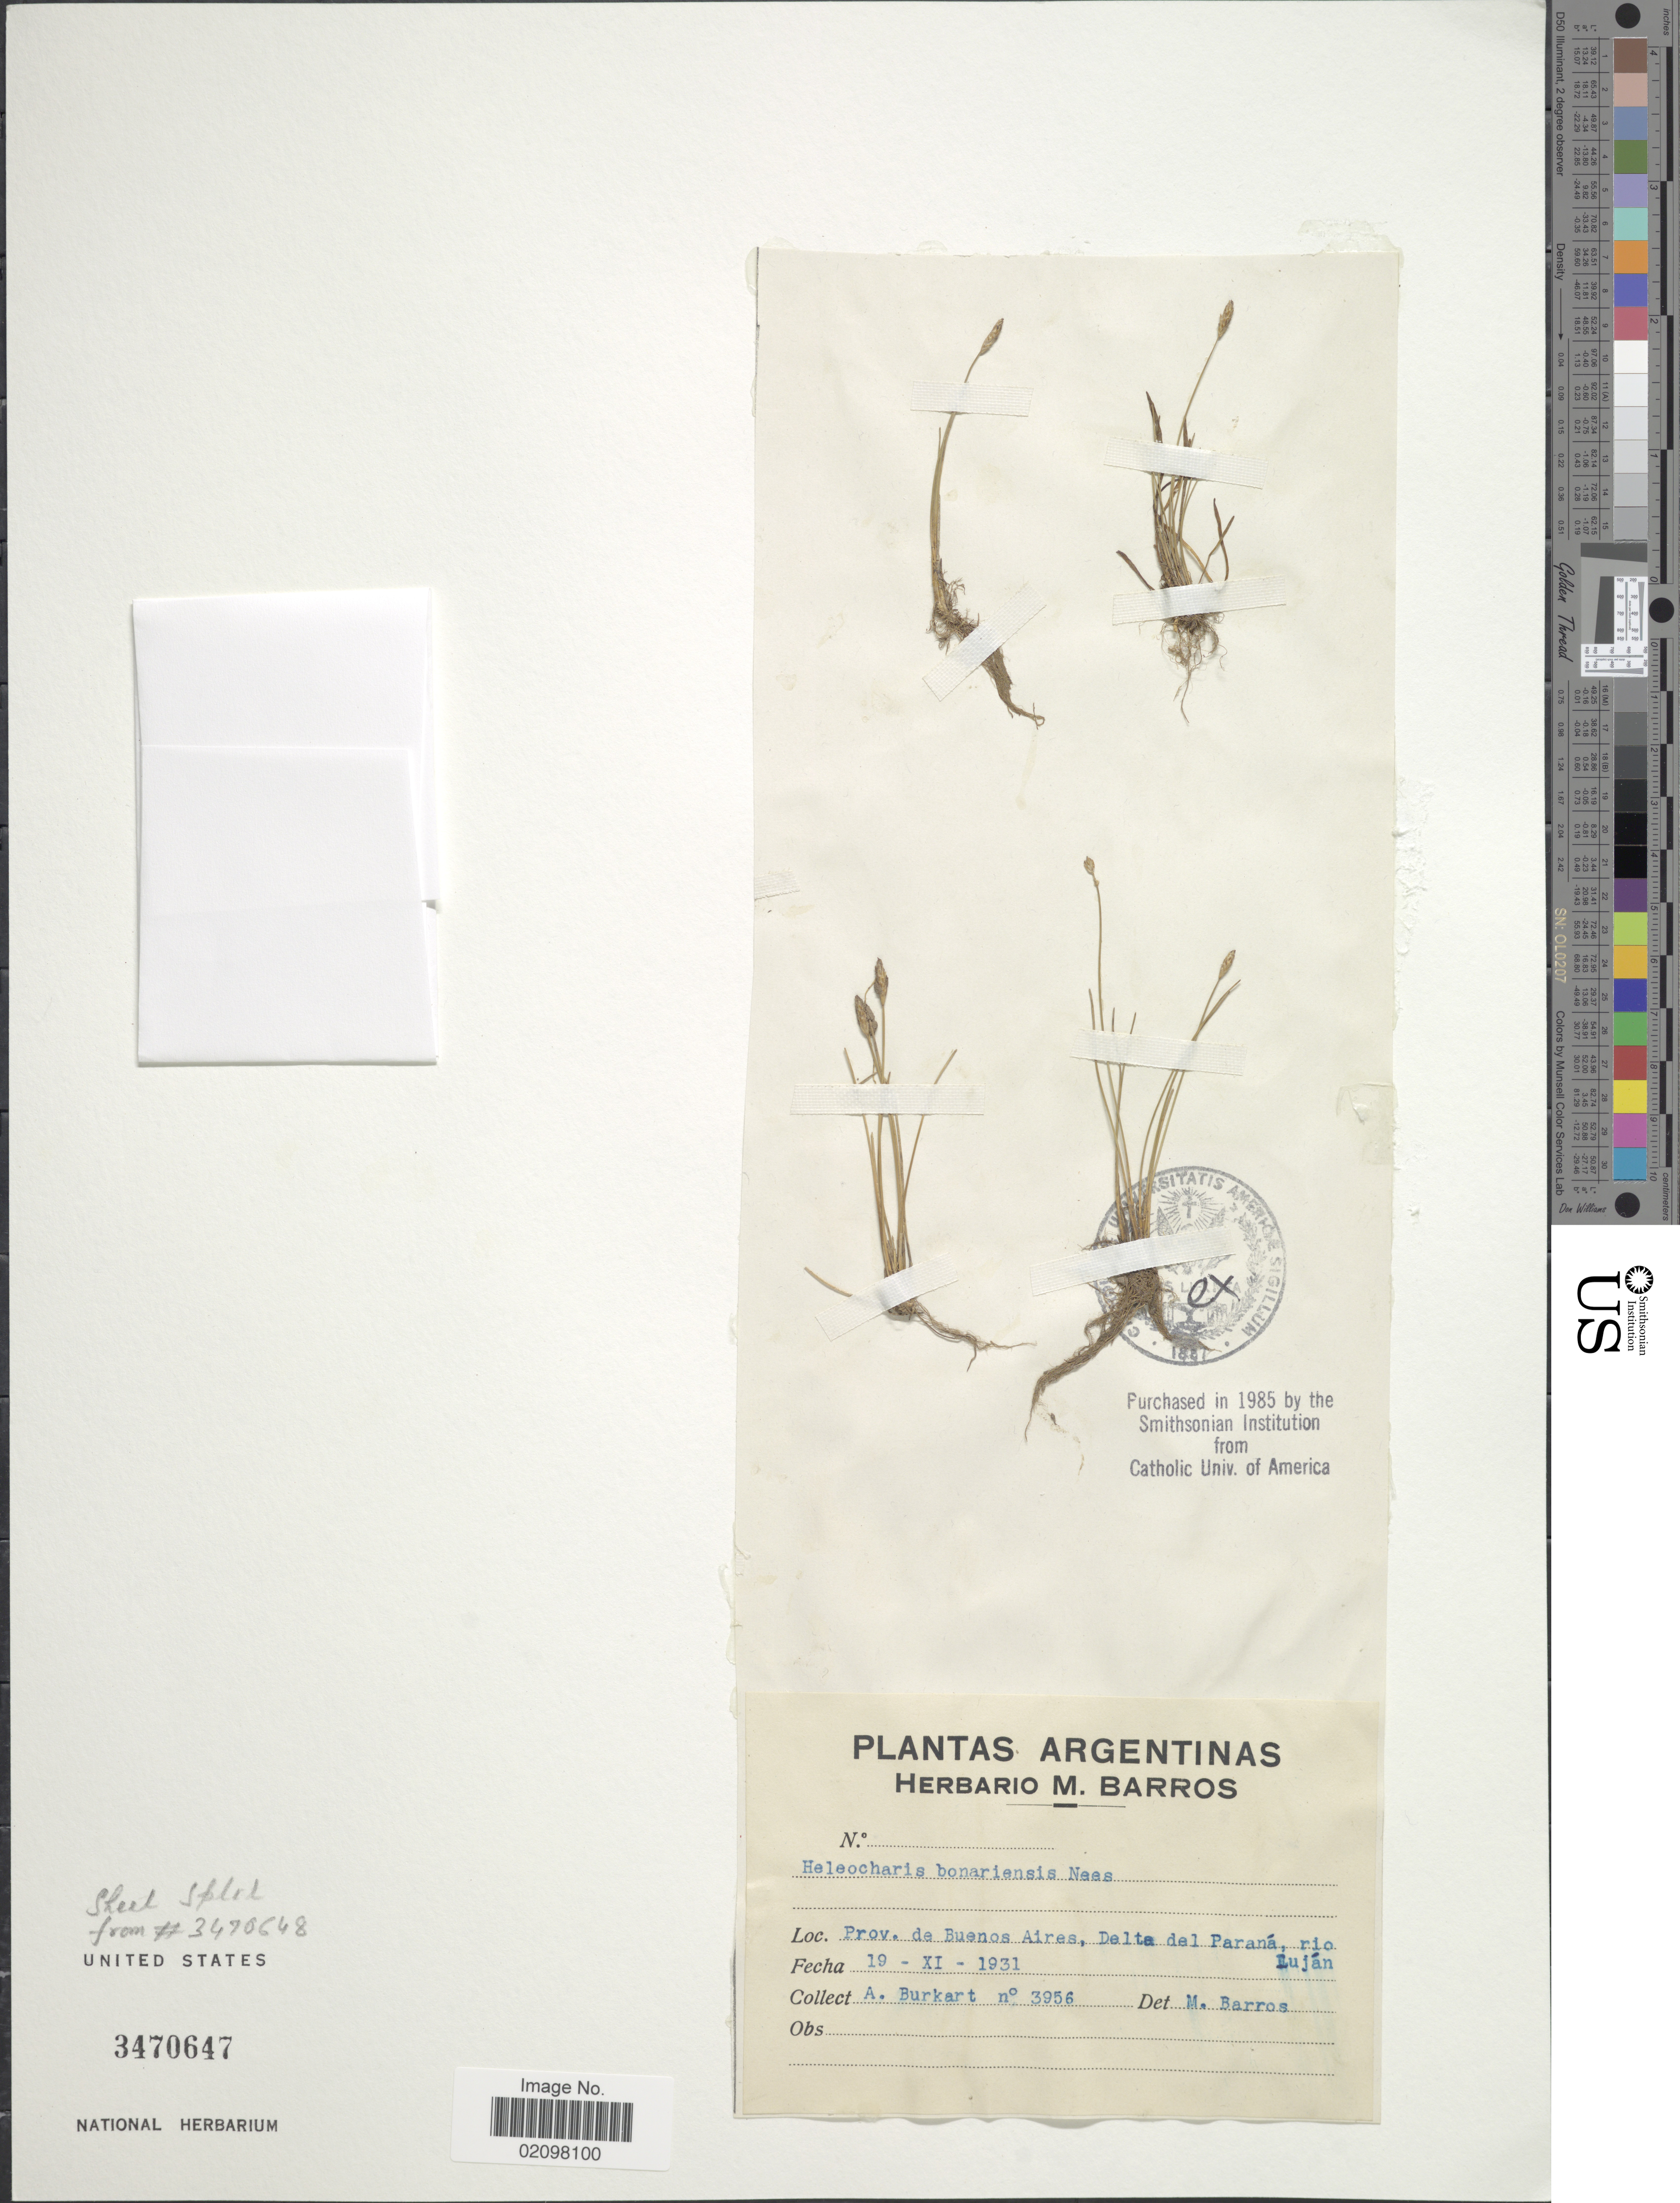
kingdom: Plantae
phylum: Tracheophyta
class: Liliopsida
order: Poales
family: Cyperaceae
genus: Eleocharis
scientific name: Eleocharis bonariensis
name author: Nees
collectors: A. E. Burkart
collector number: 3956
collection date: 1931-11-19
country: Argentina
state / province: Buenos Aires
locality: Delta del Paranó, rio Luján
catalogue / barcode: US 3470647